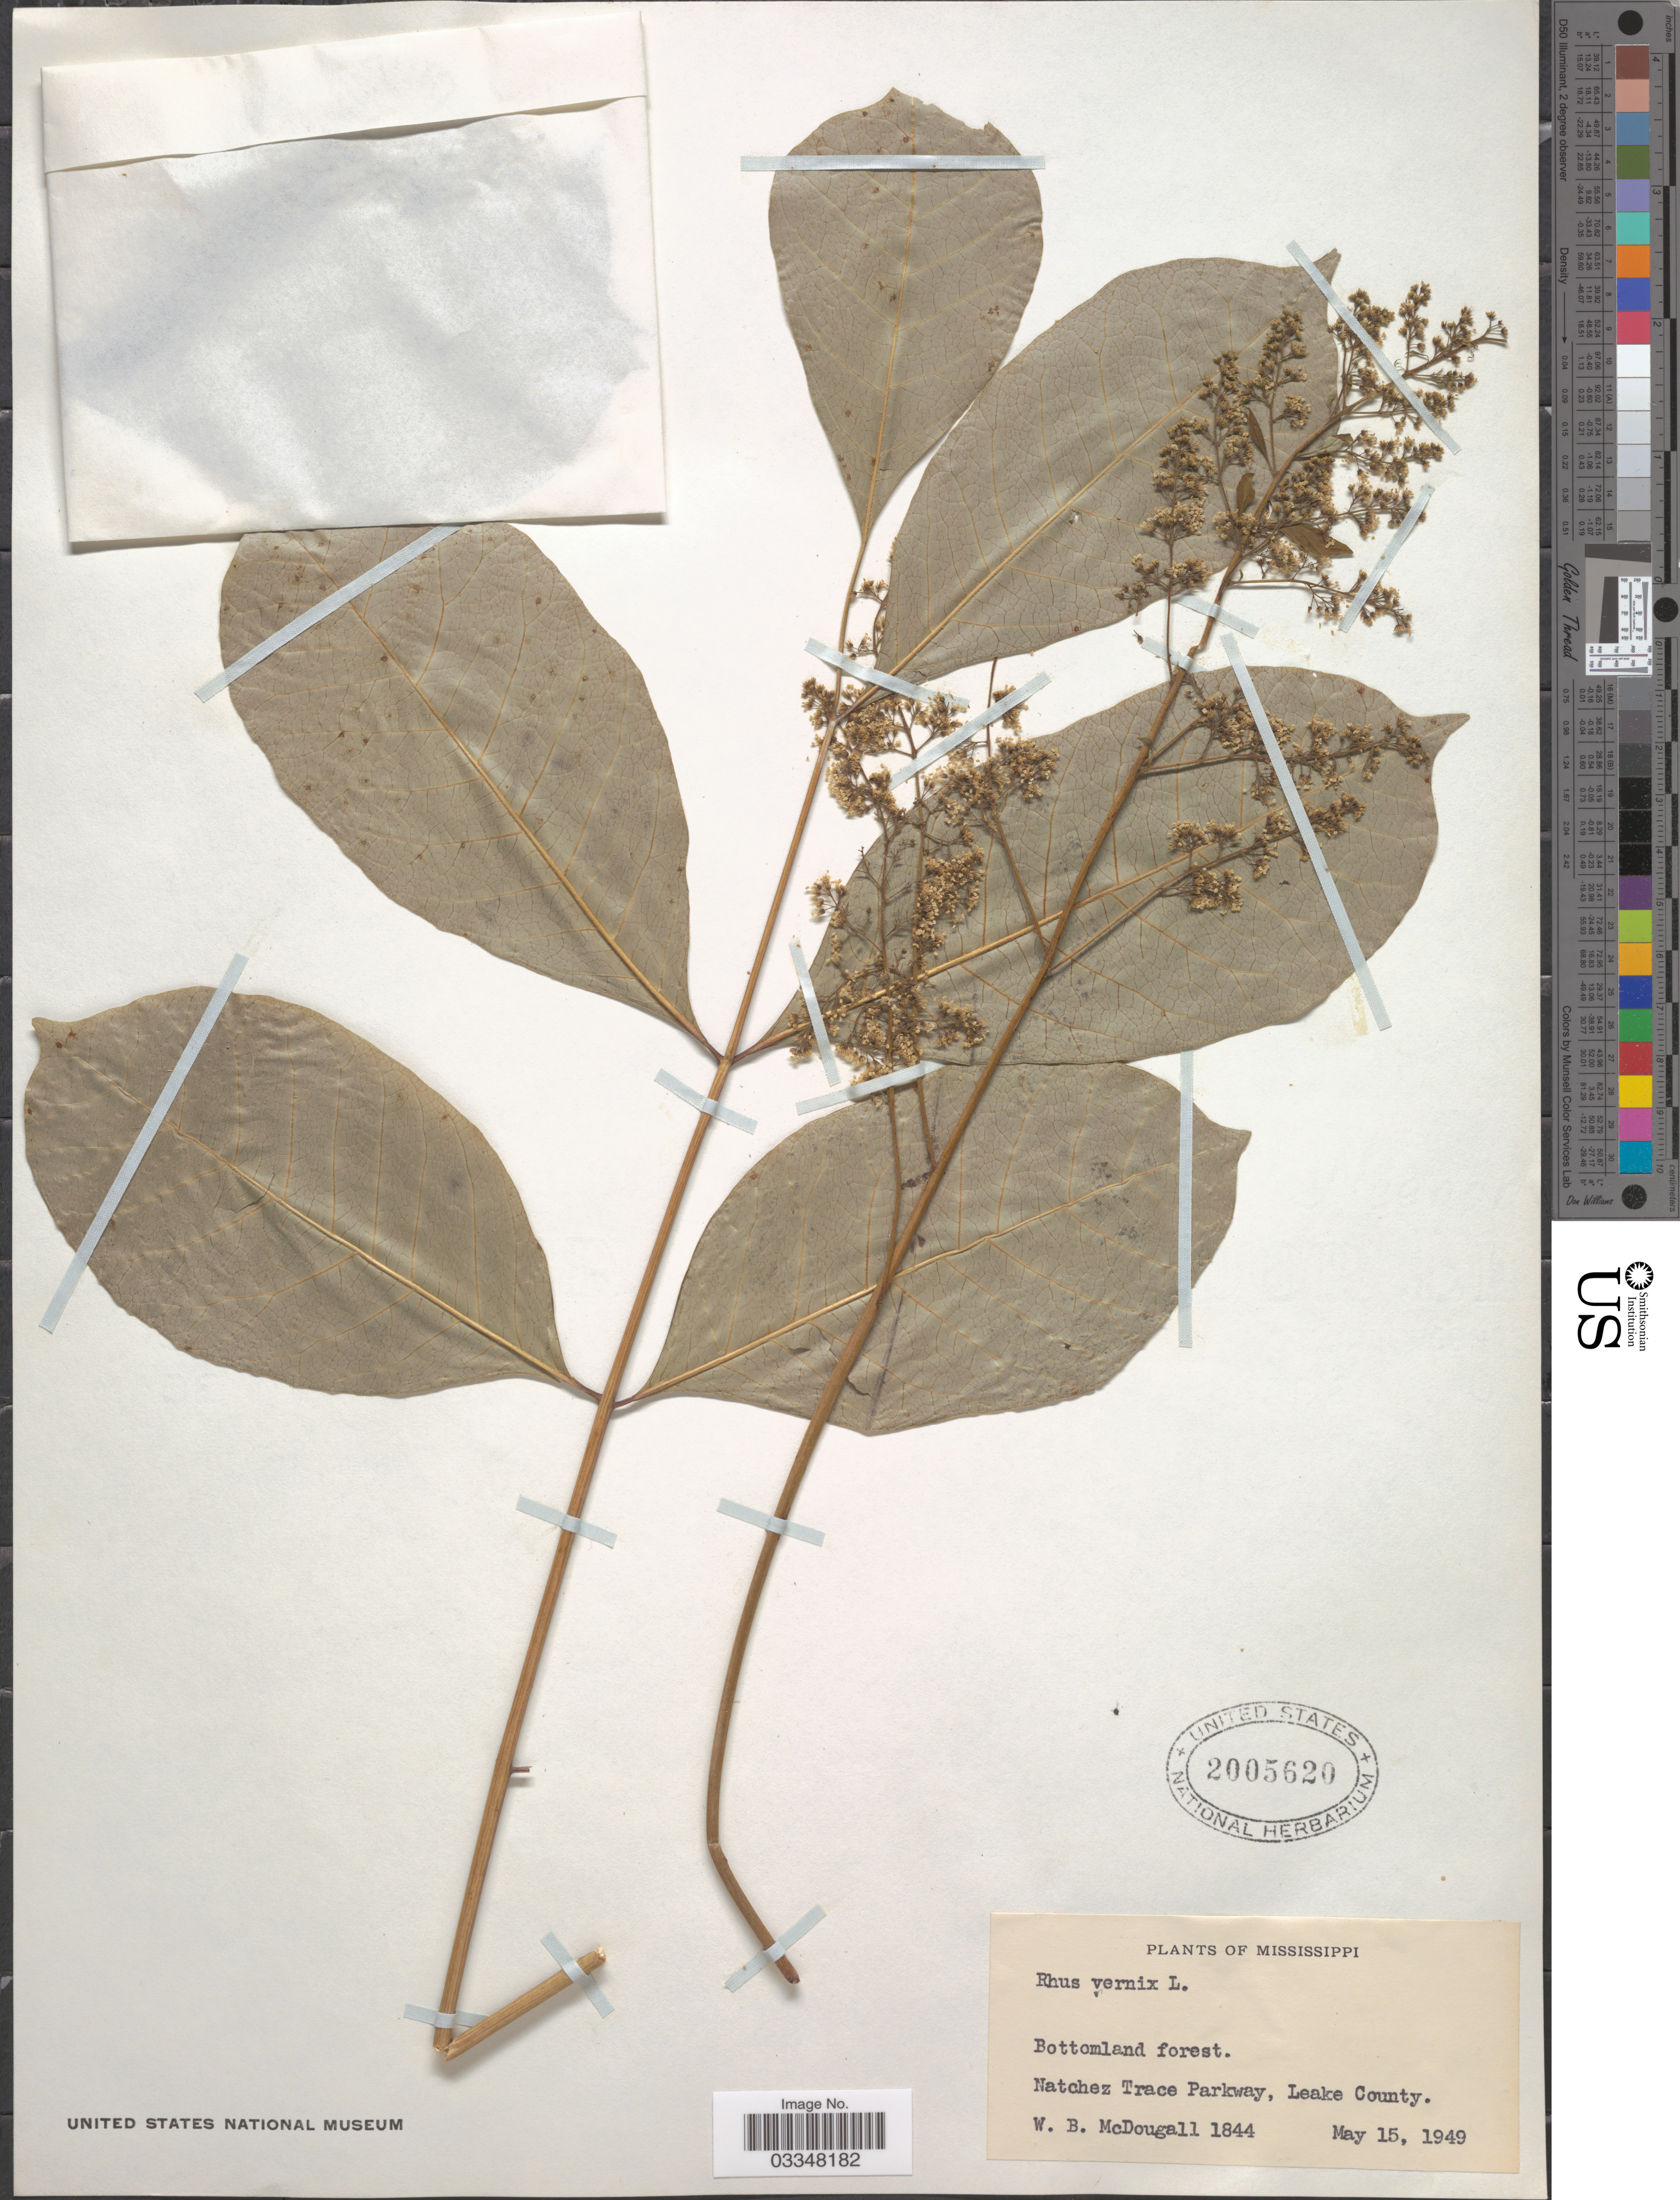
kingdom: Plantae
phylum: Tracheophyta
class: Magnoliopsida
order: Sapindales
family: Anacardiaceae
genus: Toxicodendron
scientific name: Toxicodendron vernix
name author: (L.) Kuntze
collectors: W. B. McDougall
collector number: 1844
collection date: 1949-05-15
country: United States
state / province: Mississippi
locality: Natchez Trace Parkway, Leake County.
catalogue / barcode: US 2005620